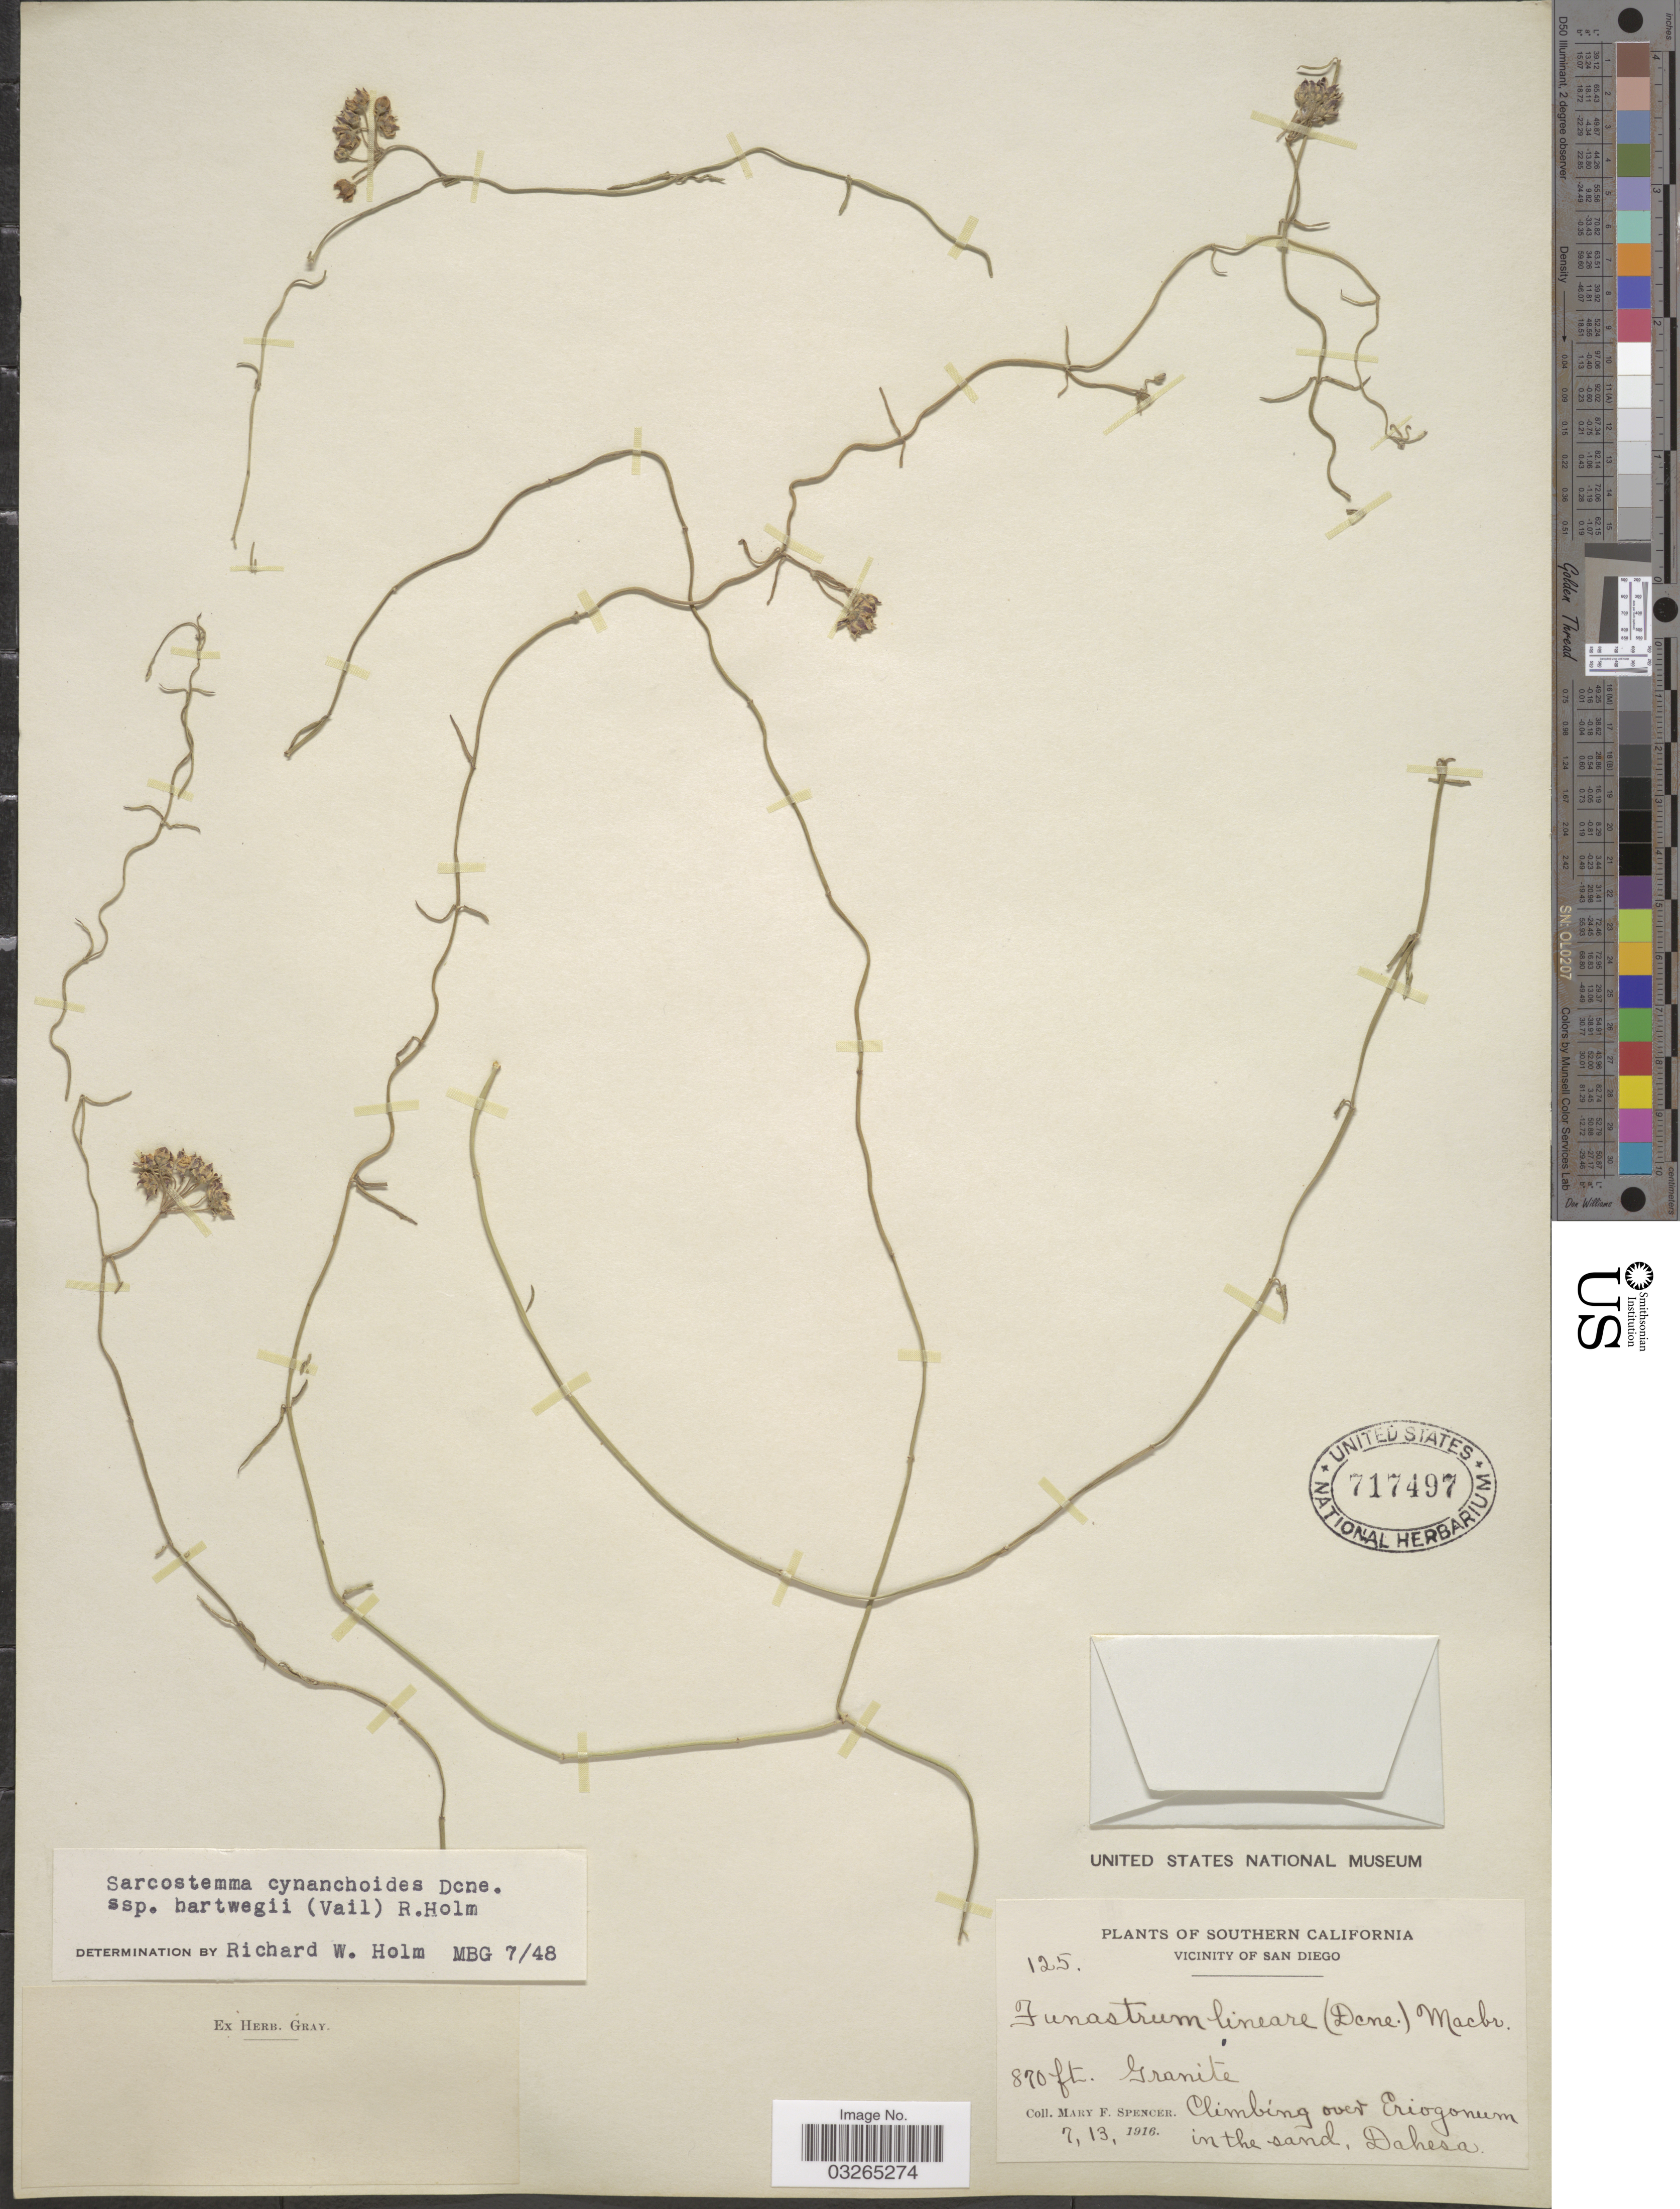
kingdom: Plantae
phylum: Tracheophyta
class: Magnoliopsida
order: Gentianales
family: Apocynaceae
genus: Sarcostemma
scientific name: Sarcostemma cynanchoides var. hartwegii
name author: (R.W. Holm) Shinners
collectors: M. Spencer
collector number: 125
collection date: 1916-07-13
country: United States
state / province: California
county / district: San Diego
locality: Southern California, Vicinity of San Diego. Dahesa.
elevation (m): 265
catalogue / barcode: US 717497